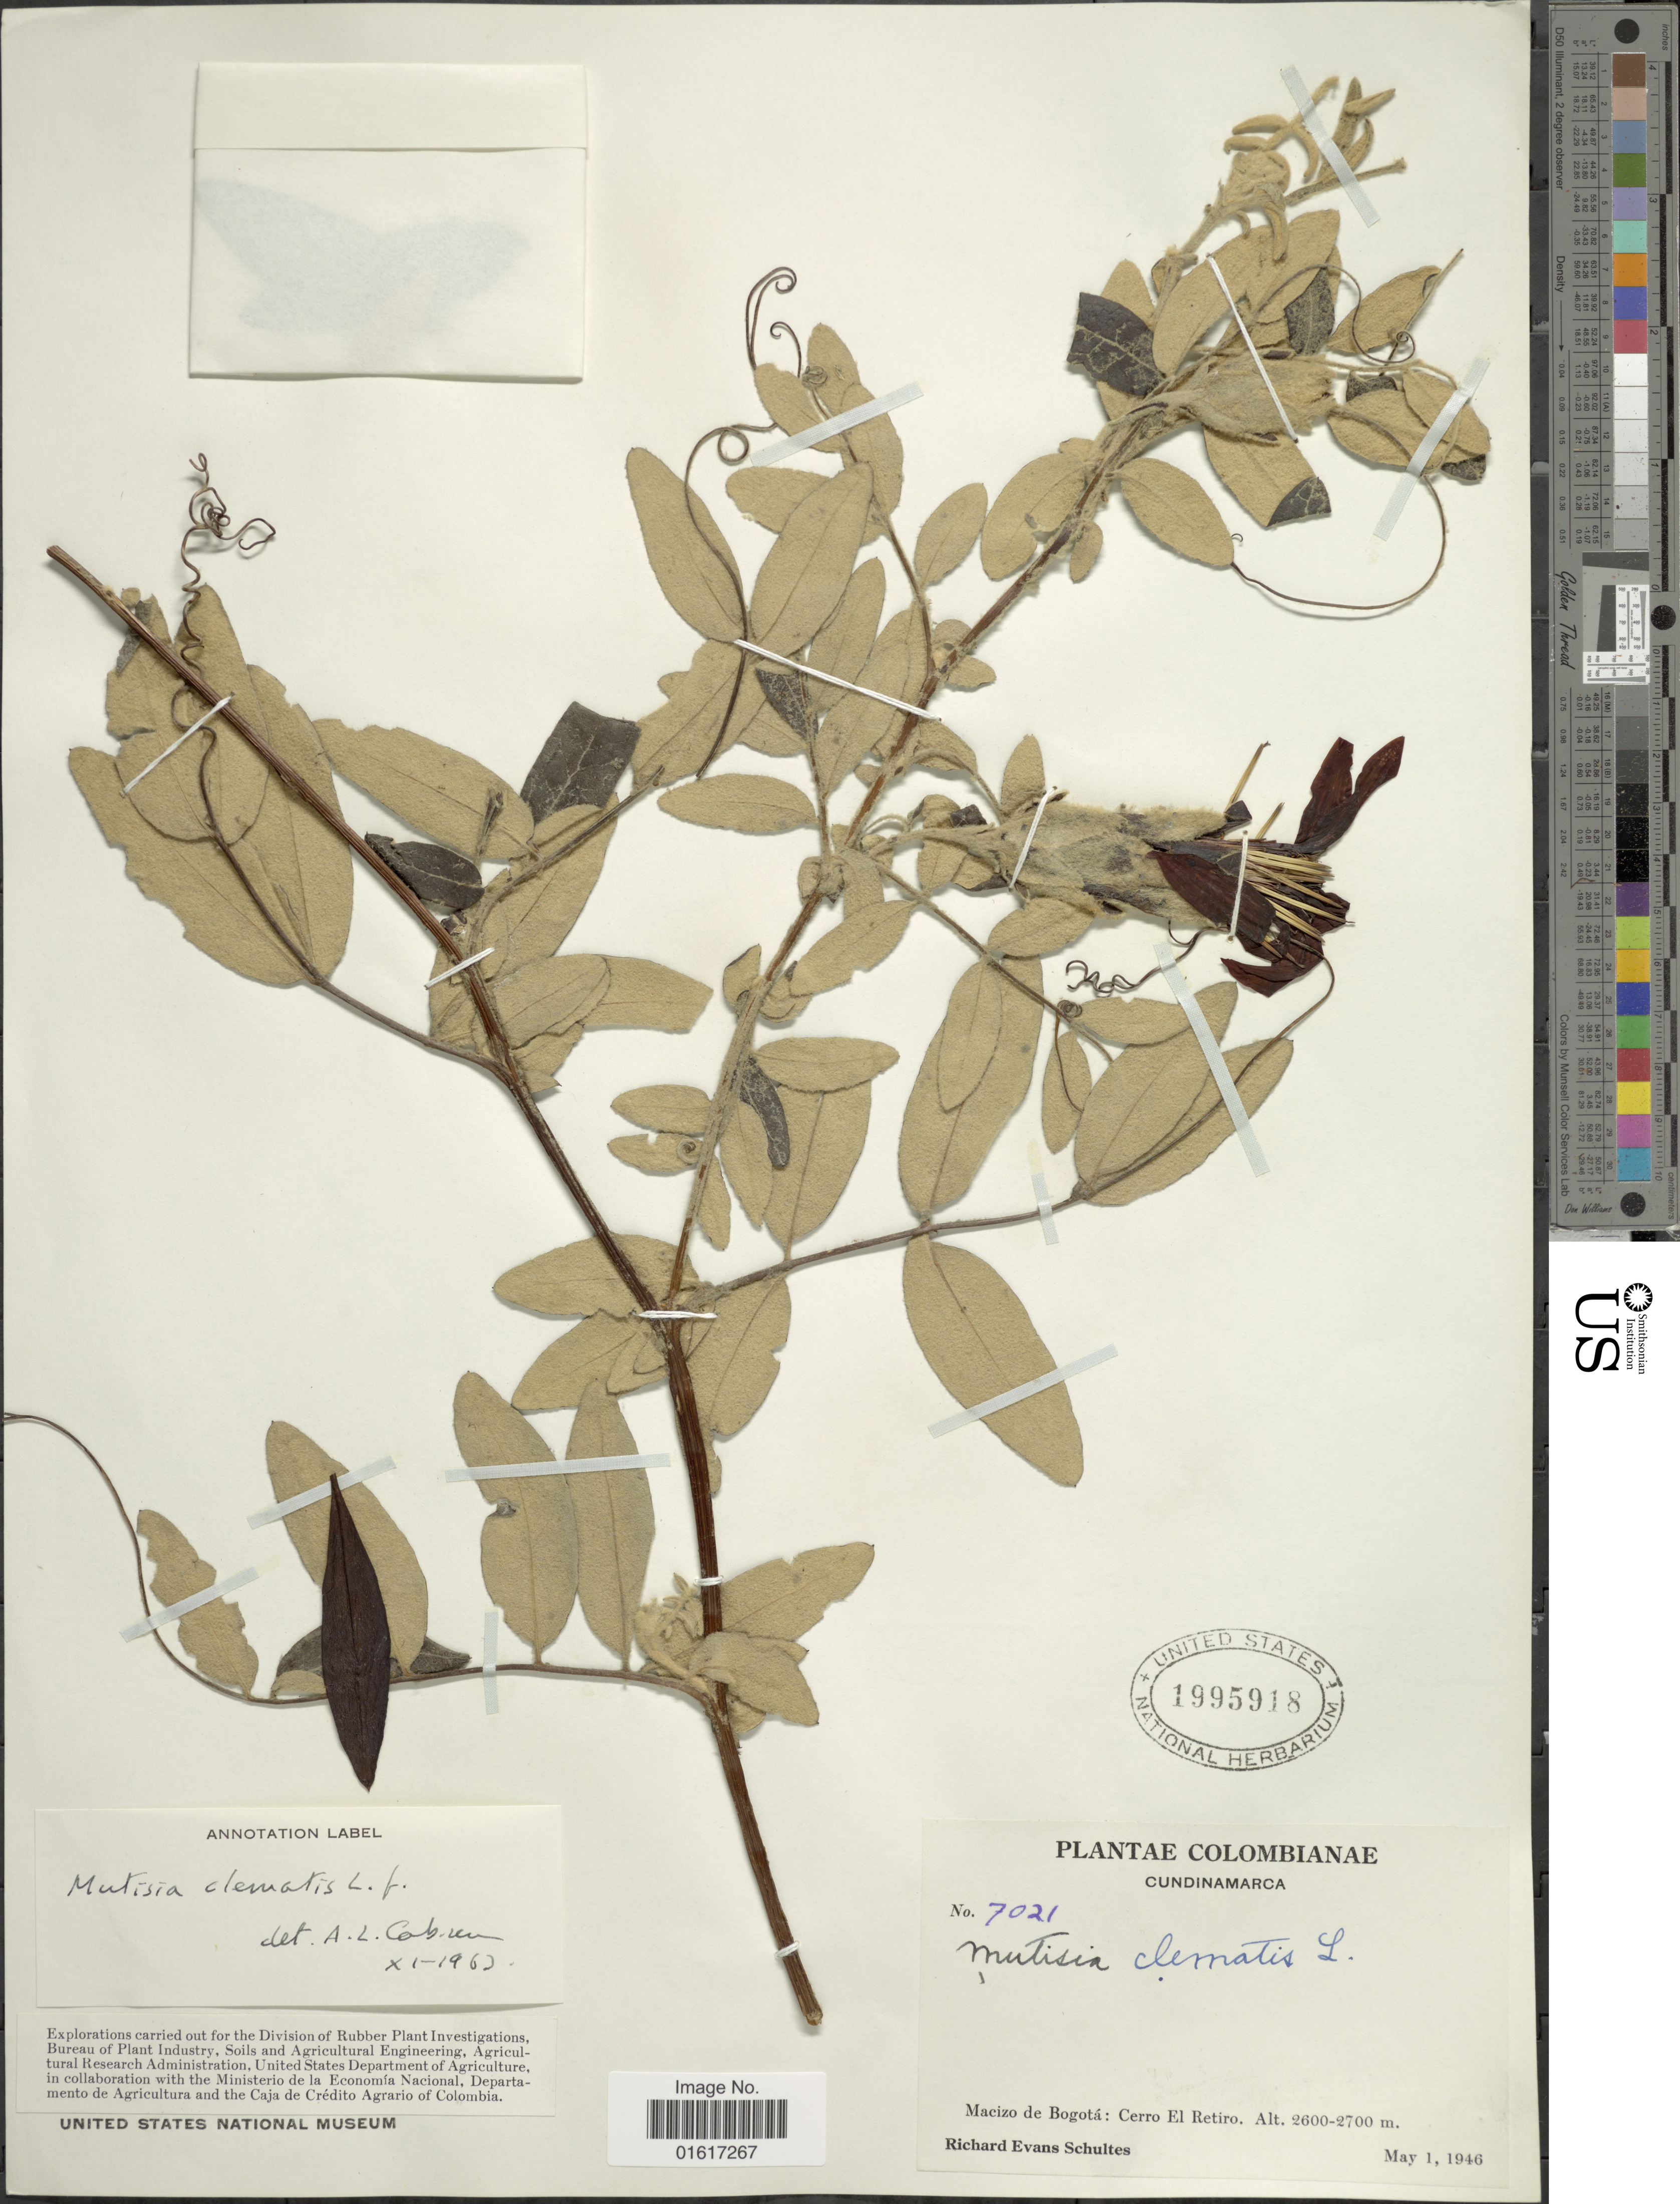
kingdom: Plantae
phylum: Tracheophyta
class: Magnoliopsida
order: Asterales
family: Asteraceae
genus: Mutisia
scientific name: Mutisia clematis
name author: L. f.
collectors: R. E. Schultes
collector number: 7021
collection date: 1946-05-01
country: Colombia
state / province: Cundinamarca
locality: Macizo de Bogotá: Cerro El Retiro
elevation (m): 2600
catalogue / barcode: US 1995918